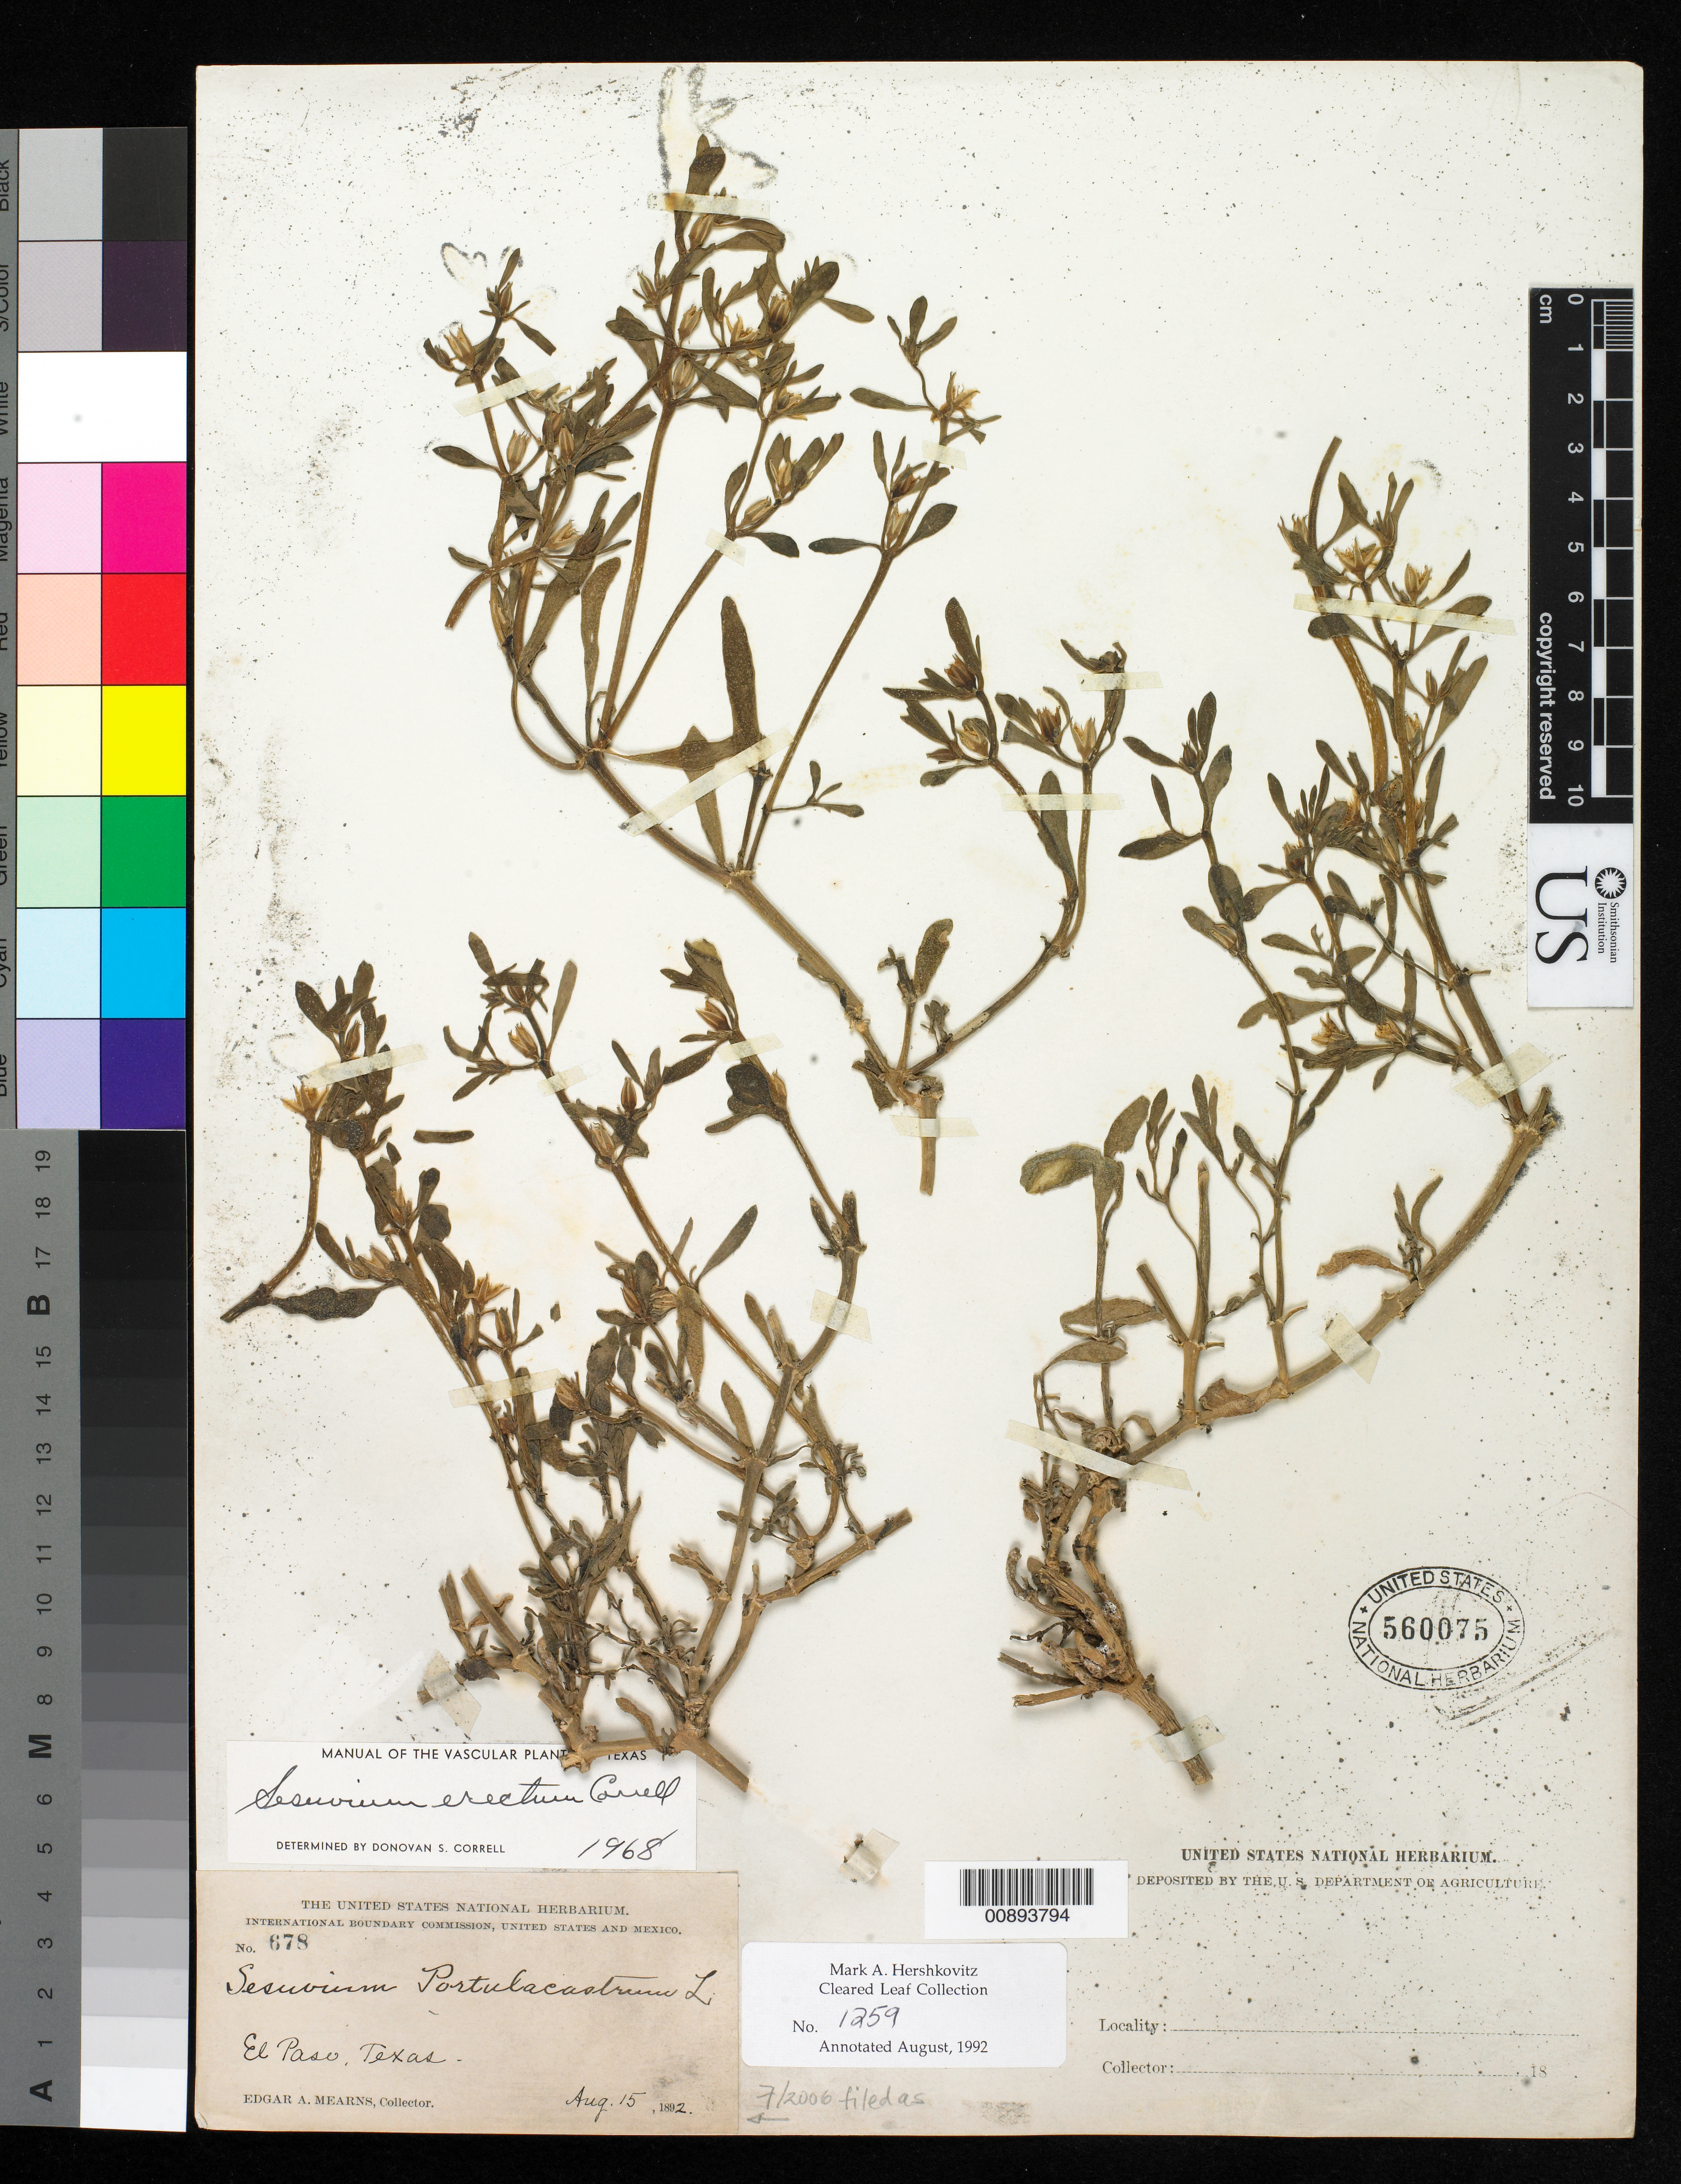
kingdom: Plantae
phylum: Tracheophyta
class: Magnoliopsida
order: Caryophyllales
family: Aizoaceae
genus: Sesuvium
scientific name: Sesuvium revolutifolium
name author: Ortega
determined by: Strong, Mark T., (BOT), Smithsonian Institution - National Museum of Natural History (UNITED STATES)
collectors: E. A. Mearns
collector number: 678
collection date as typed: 15 Aug 1892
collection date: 1892-08-15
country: United States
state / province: Texas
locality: El Paso, Texas.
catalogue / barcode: US 560075